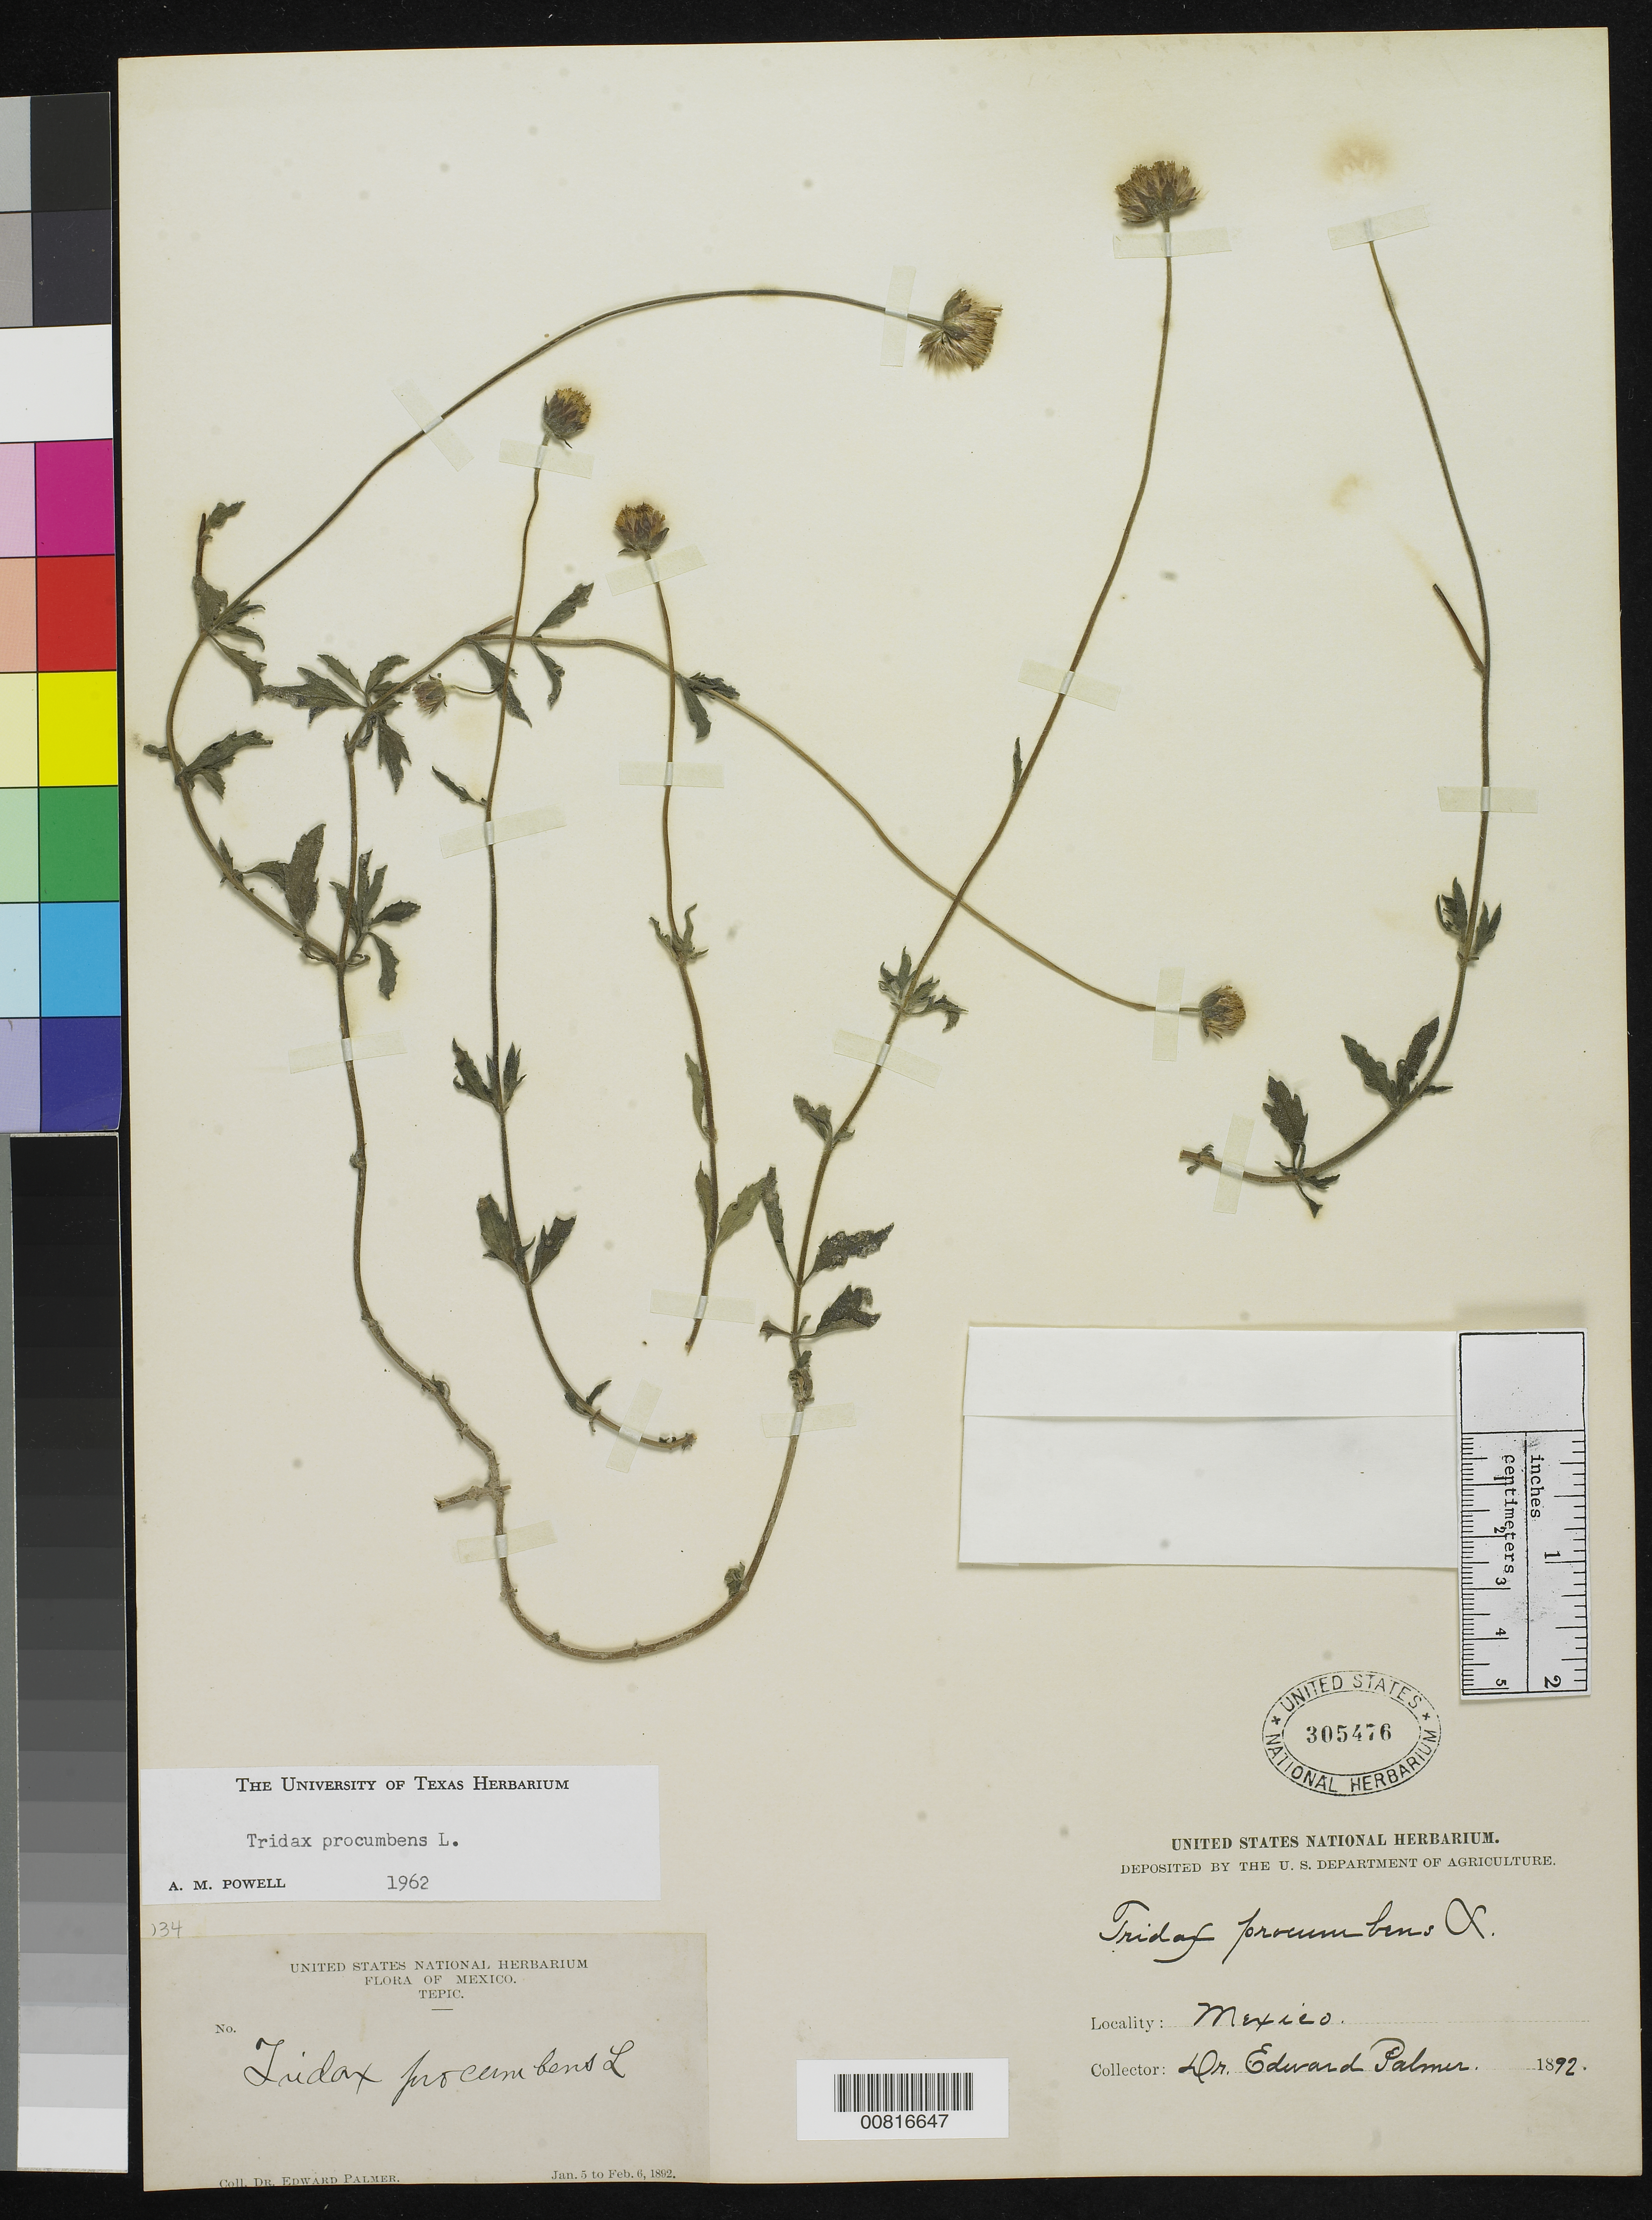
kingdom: Plantae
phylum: Tracheophyta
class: Magnoliopsida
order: Asterales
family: Asteraceae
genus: Tridax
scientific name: Tridax procumbens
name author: L.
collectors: E. Palmer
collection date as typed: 05 Jan 1892 to 06 Feb 1892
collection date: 1892-01-05/1892-02-06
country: Mexico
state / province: Nayarit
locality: Tepic, Nayarit.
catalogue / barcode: US 305476